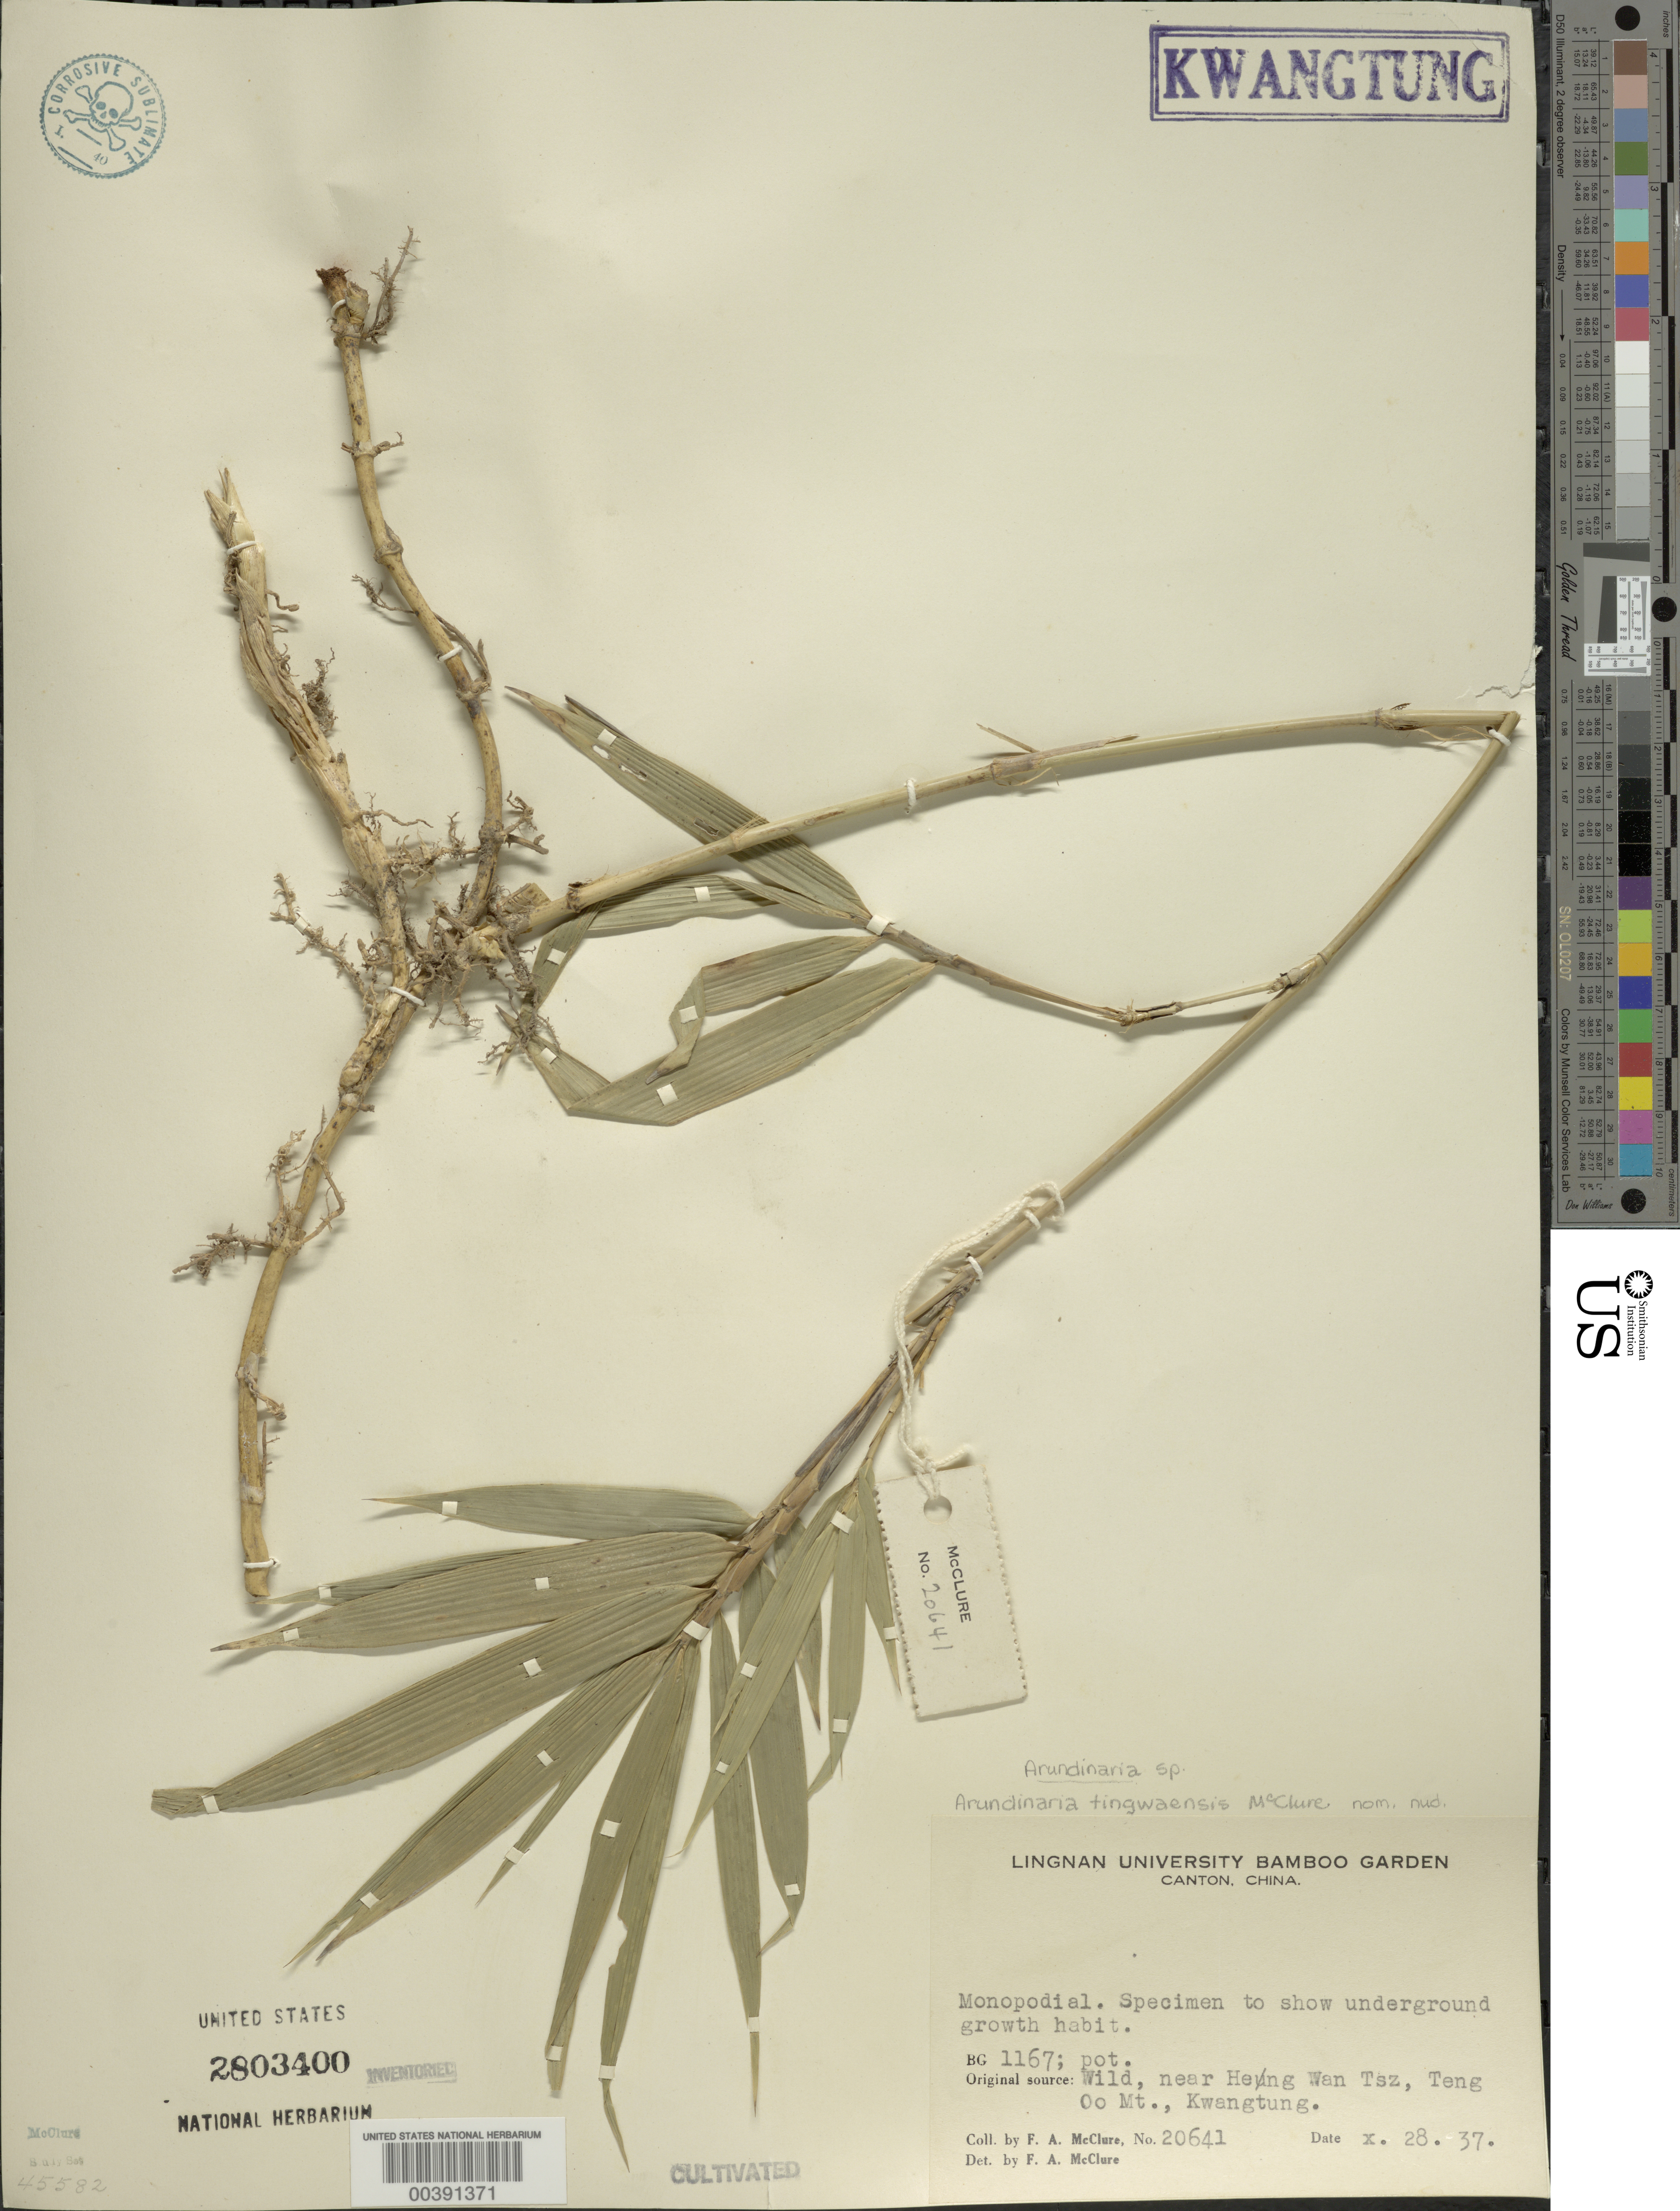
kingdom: Plantae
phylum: Tracheophyta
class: Liliopsida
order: Poales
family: Poaceae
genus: Arundinaria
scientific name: Arundinaria tingwuensis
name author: McClure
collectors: F. A. McClure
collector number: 20641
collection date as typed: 28 Oct 1937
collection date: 1937-10-28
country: China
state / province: Guangdong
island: Honam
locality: P'an-yu, lingnan univ. b.g.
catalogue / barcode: US 2803400